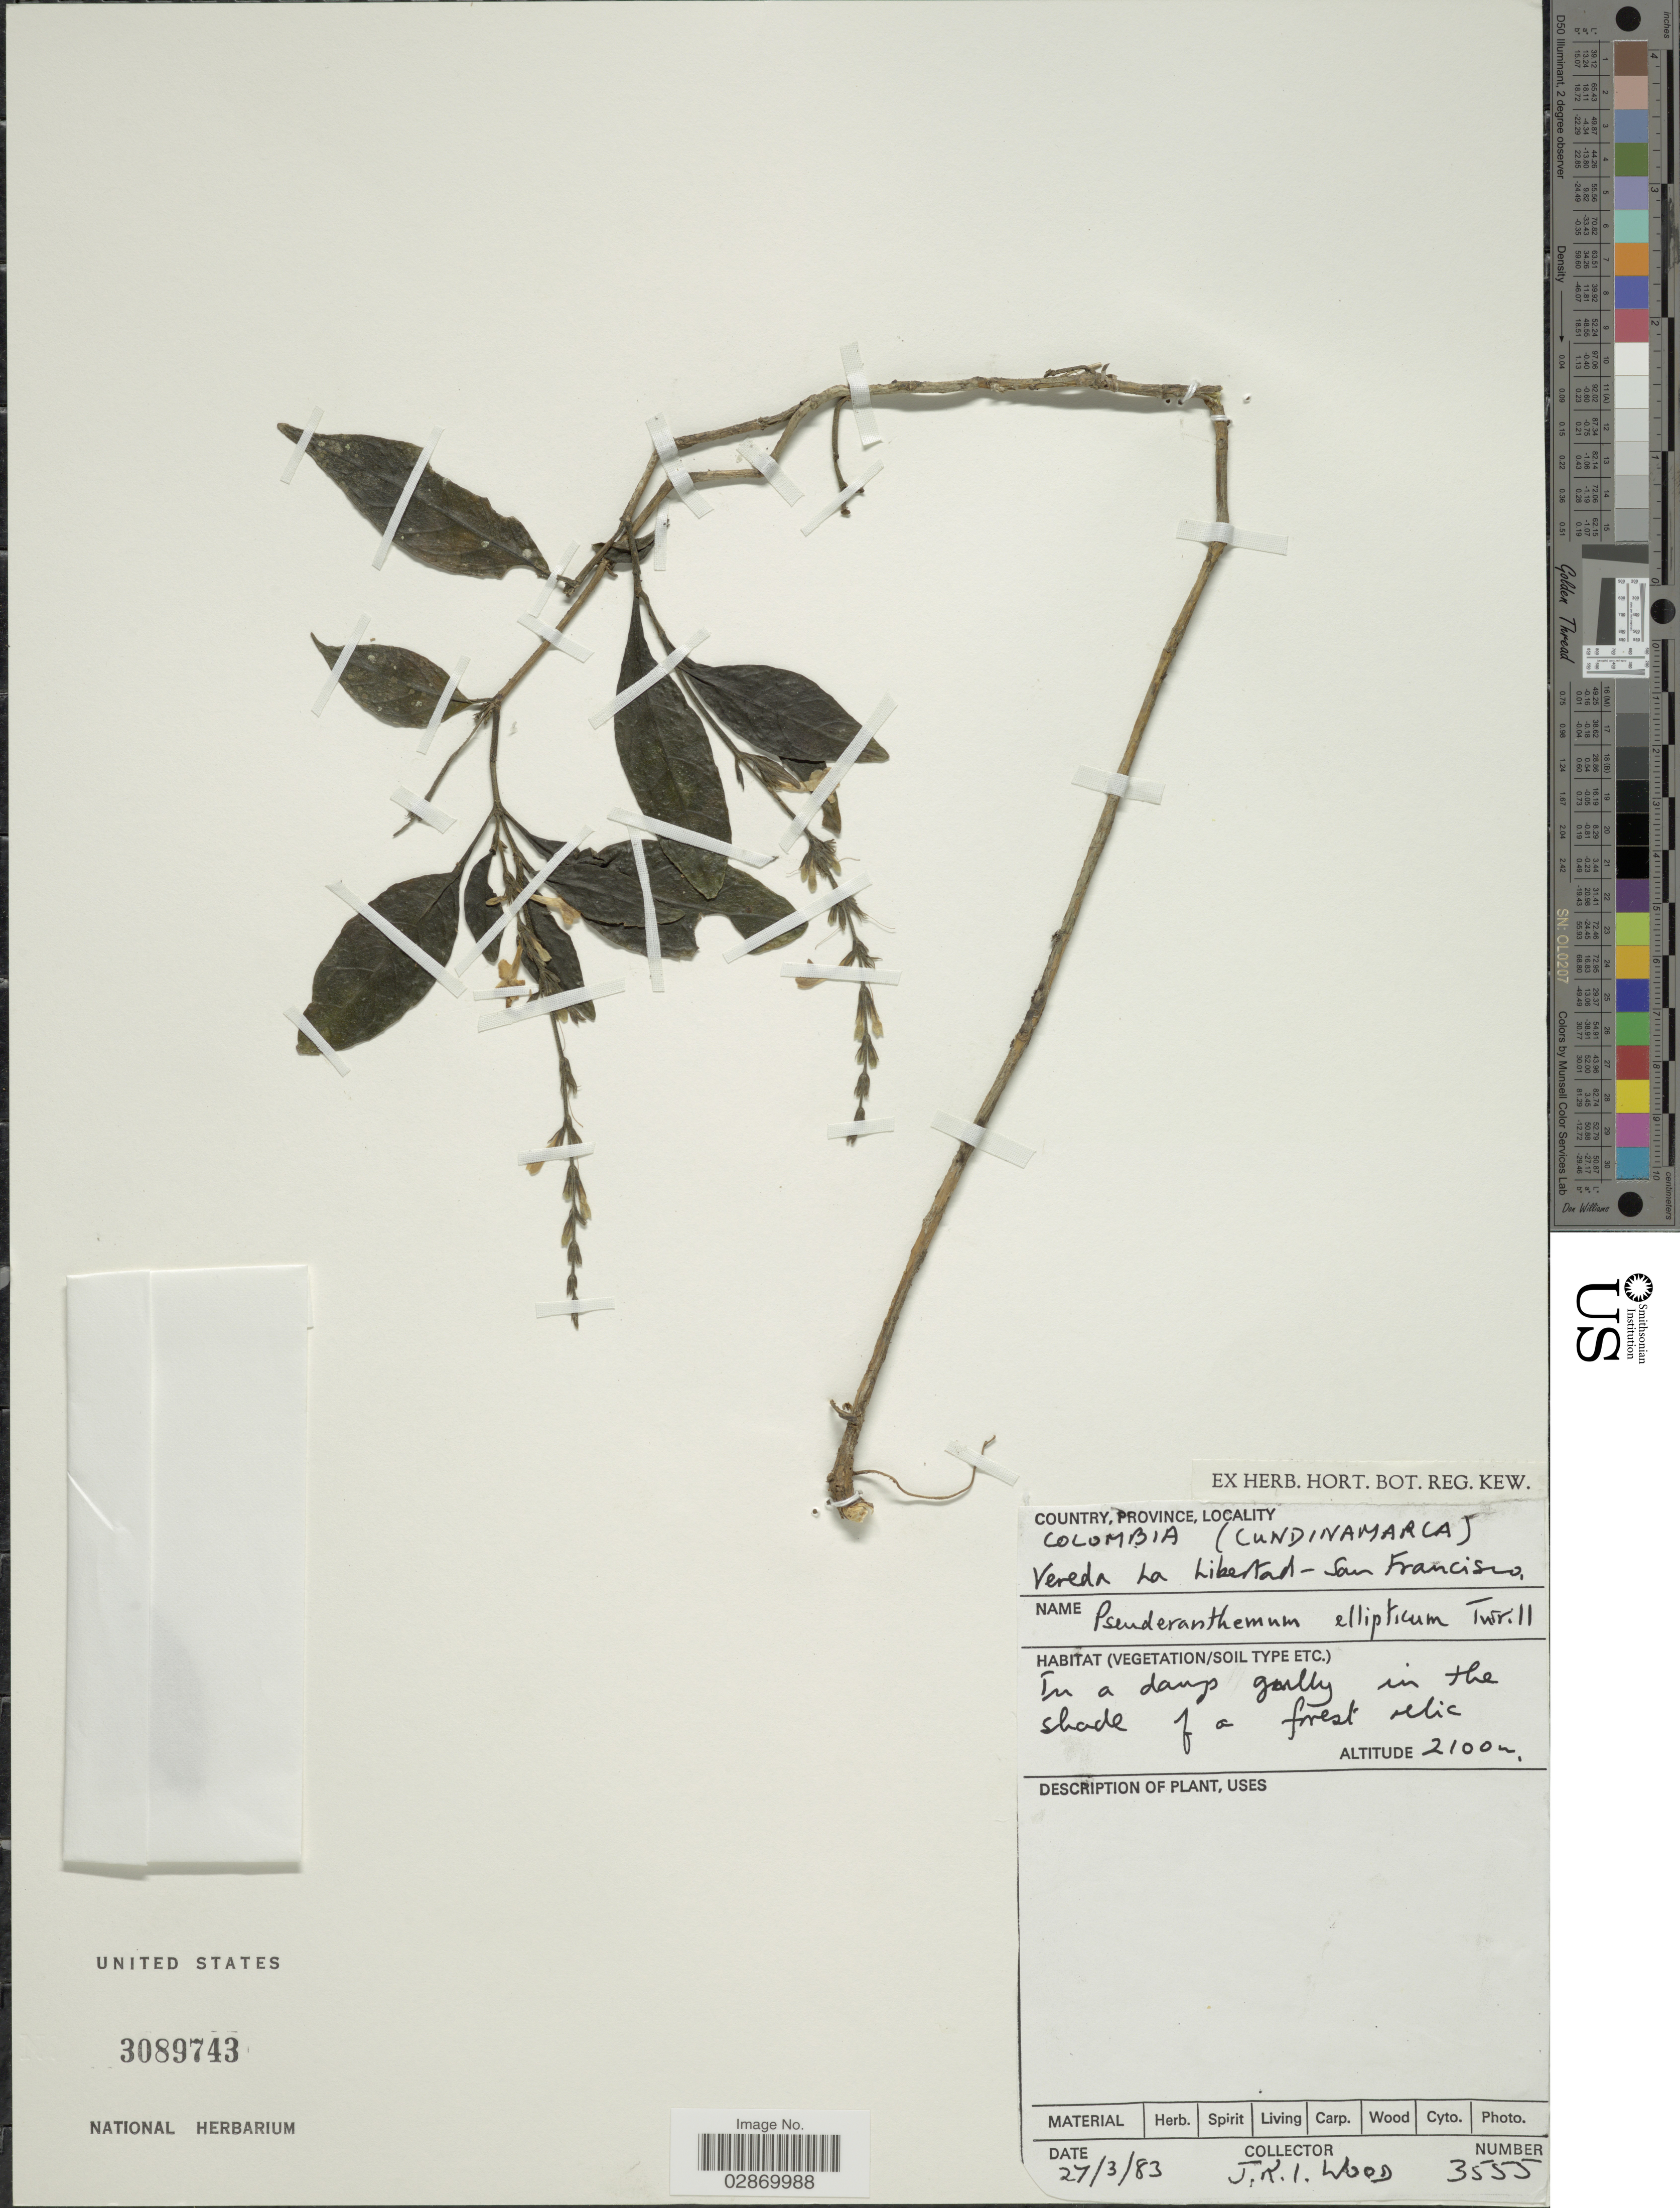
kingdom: Plantae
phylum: Tracheophyta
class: Magnoliopsida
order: Lamiales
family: Acanthaceae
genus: Pseuderanthemum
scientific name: Pseuderanthemum interruptum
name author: (Kunth) V.M. Baum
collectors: J. R. I. Wood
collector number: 3555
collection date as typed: Transcribed d/m/y: 27/3/83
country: Colombia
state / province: Cundinamarca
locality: Vereda La Libertad-San Francisco.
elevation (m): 2100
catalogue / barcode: US 3089743